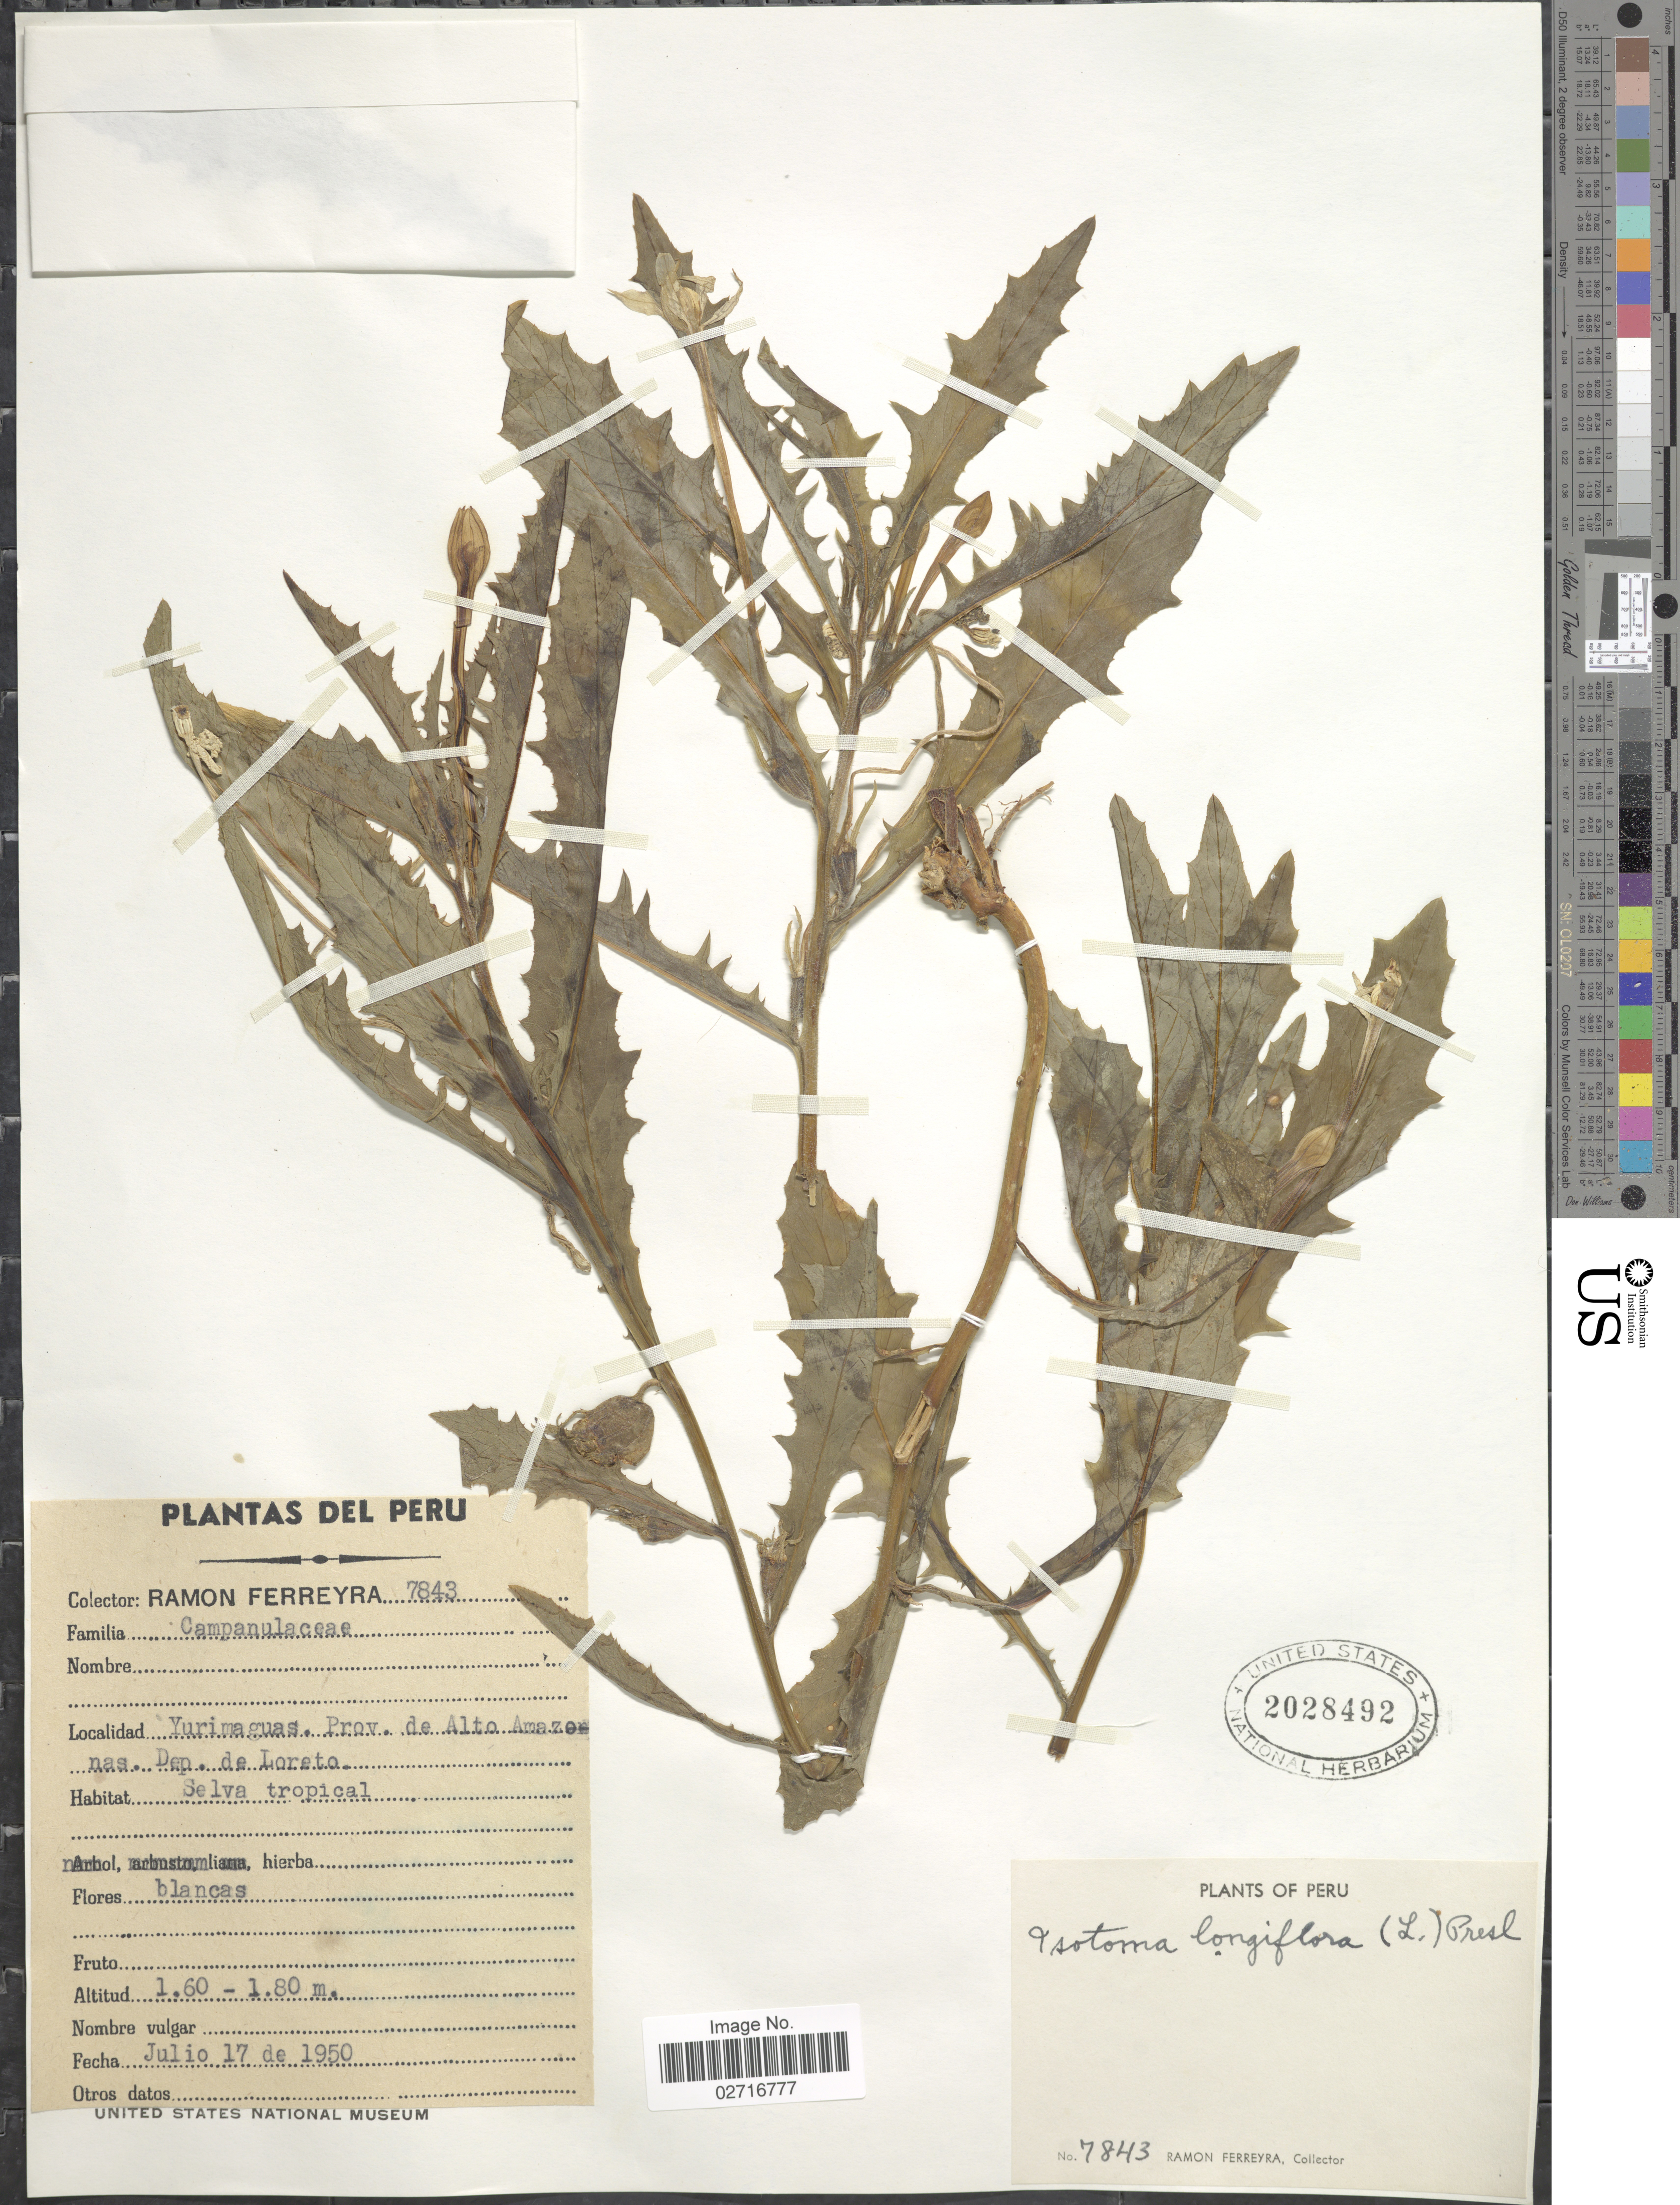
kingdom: Plantae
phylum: Tracheophyta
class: Magnoliopsida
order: Asterales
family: Campanulaceae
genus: Hippobroma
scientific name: Hippobroma longiflora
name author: (L.) G. Don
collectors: R. A. Ferreyra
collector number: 7843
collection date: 1950-07-17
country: Peru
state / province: Loreto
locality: Yurimaguas, Prov. de Alto Amazonas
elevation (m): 1.6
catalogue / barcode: US 2028492